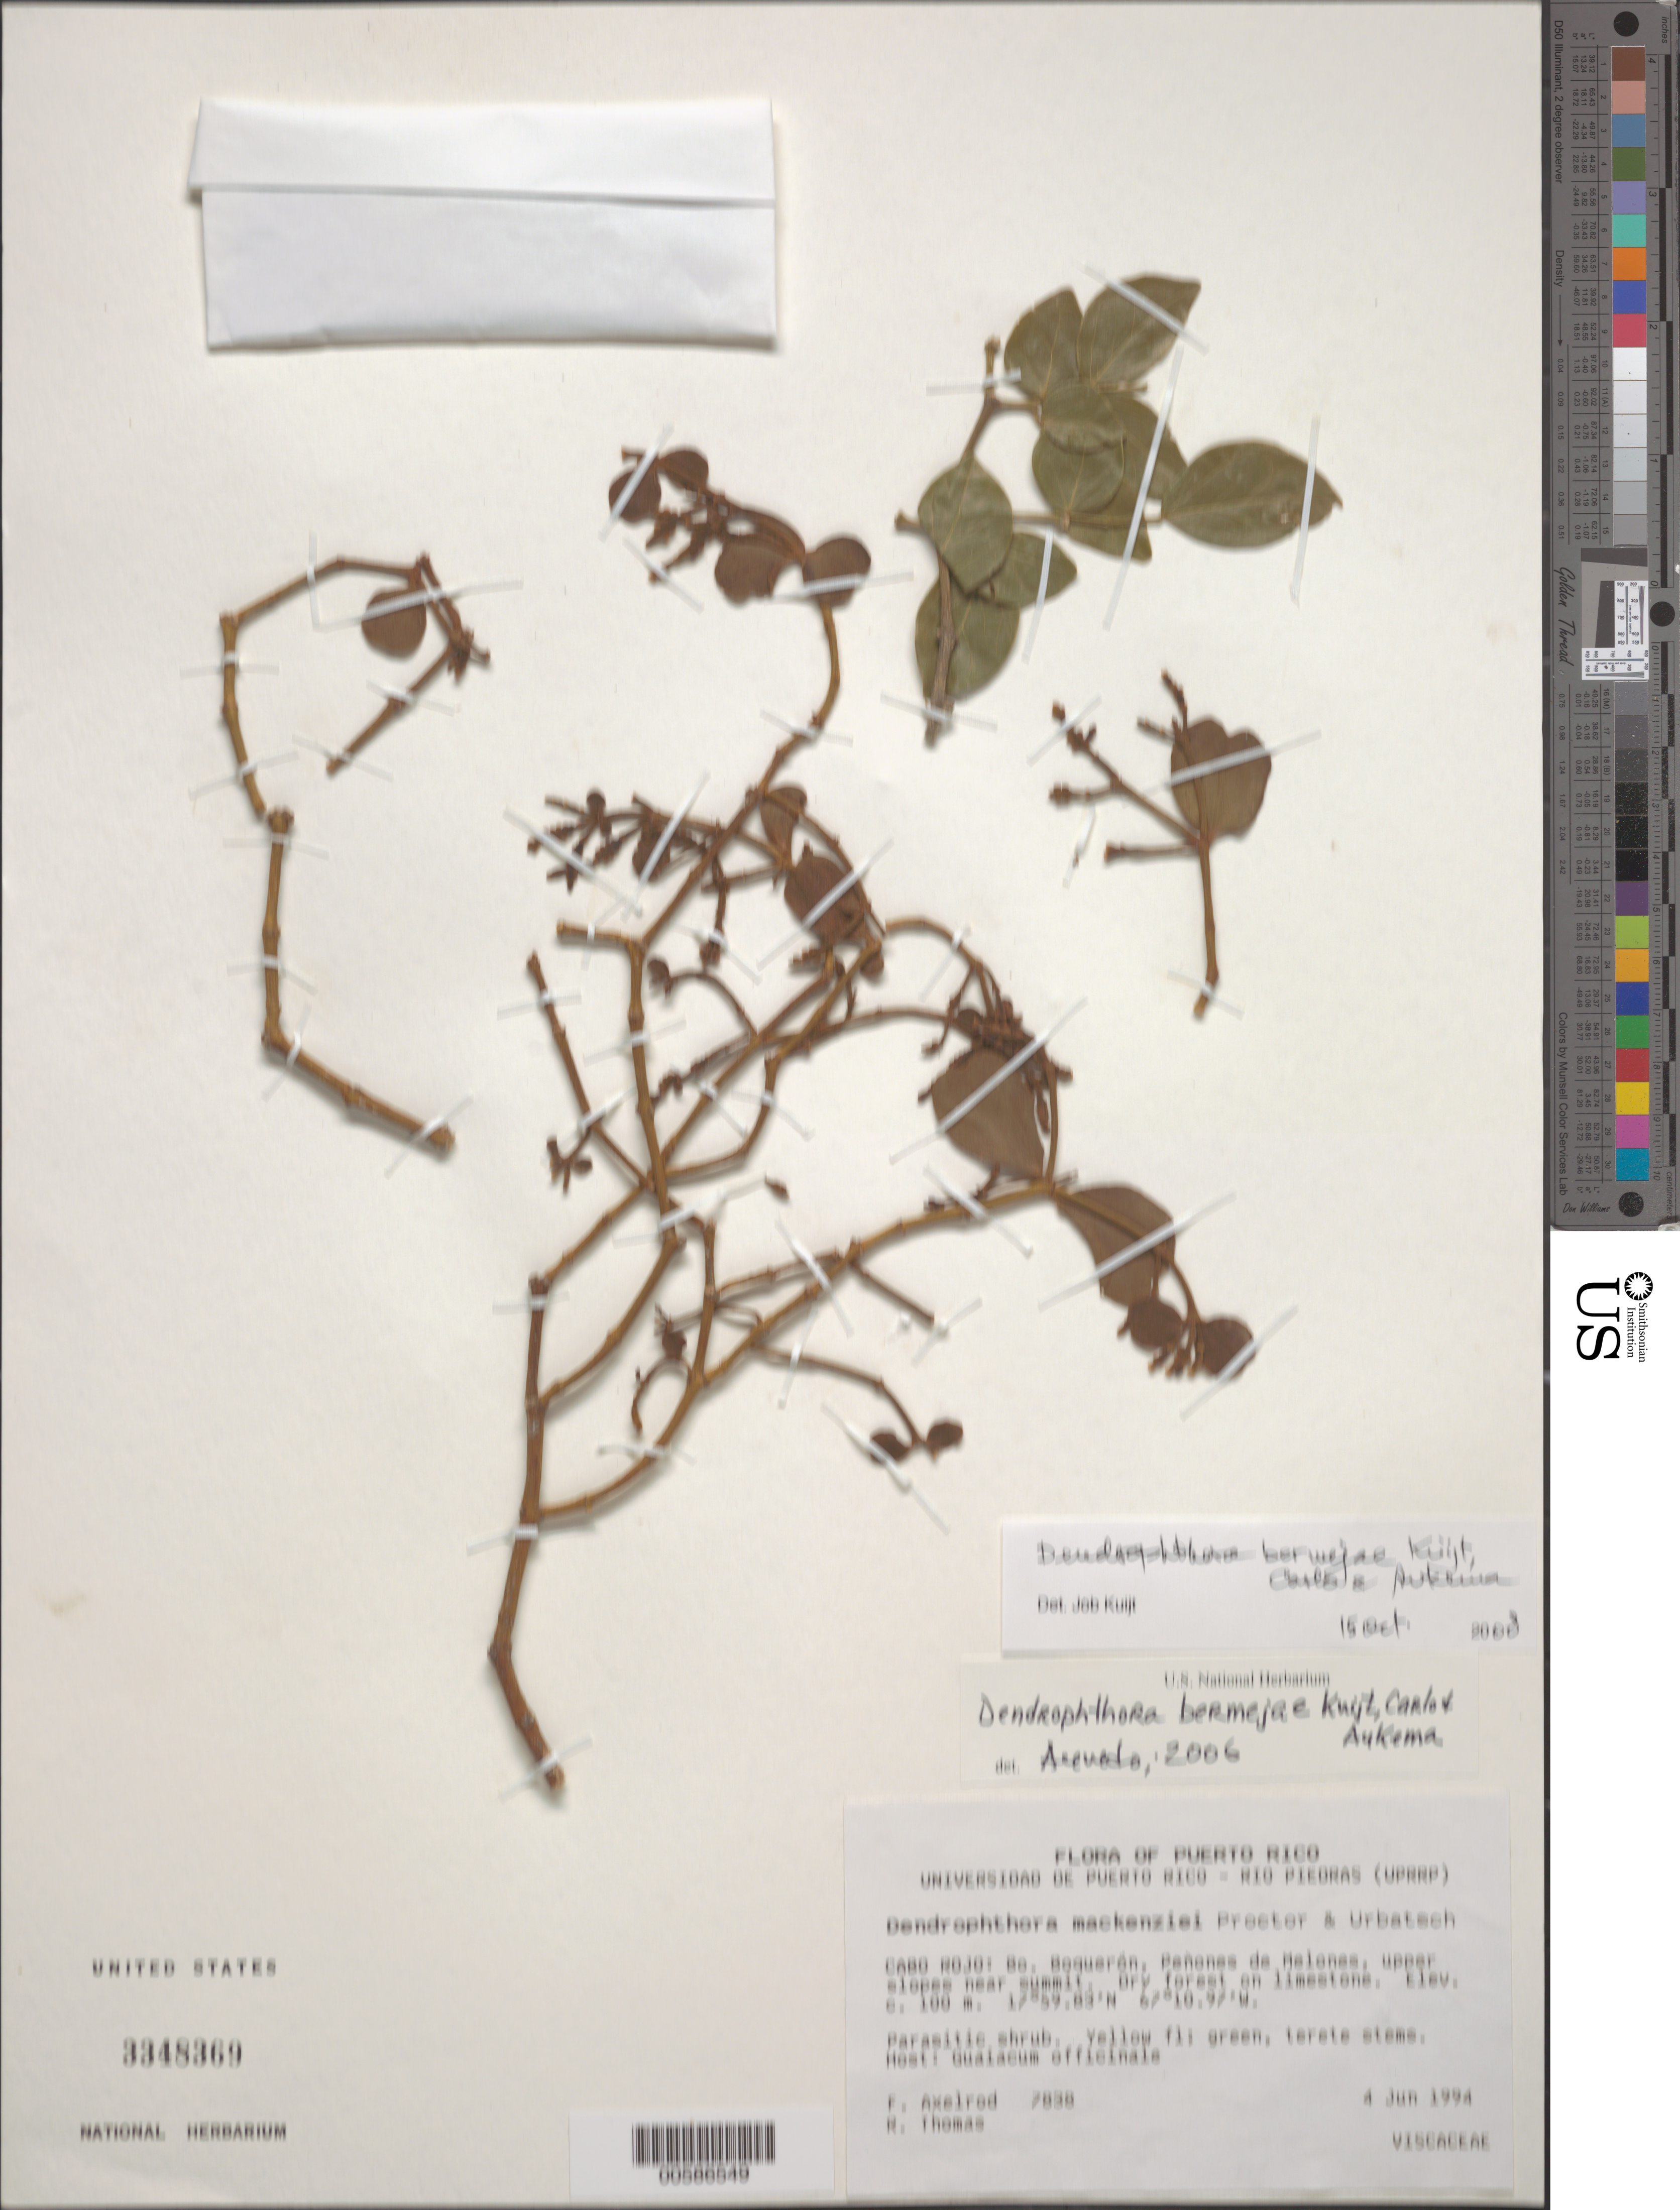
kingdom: Plantae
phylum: Tracheophyta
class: Magnoliopsida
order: Santalales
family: Viscaceae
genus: Dendrophthora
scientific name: Dendrophthora bermejae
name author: Kuijt et al.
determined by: Acevedo-Rodríguez, P., (BOT), Smithsonian Institution - National Museum of Natural History (UNITED STATES)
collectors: F. Axelrod & R. Thomas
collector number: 7838*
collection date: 1994-06-04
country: Puerto Rico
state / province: Çabo Rojo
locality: Bo. Boquerón, Penones de Melones, upper slopes near summit.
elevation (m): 100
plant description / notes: D. mackenziei nom. nud. = D. bermejae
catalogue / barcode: US 3348369